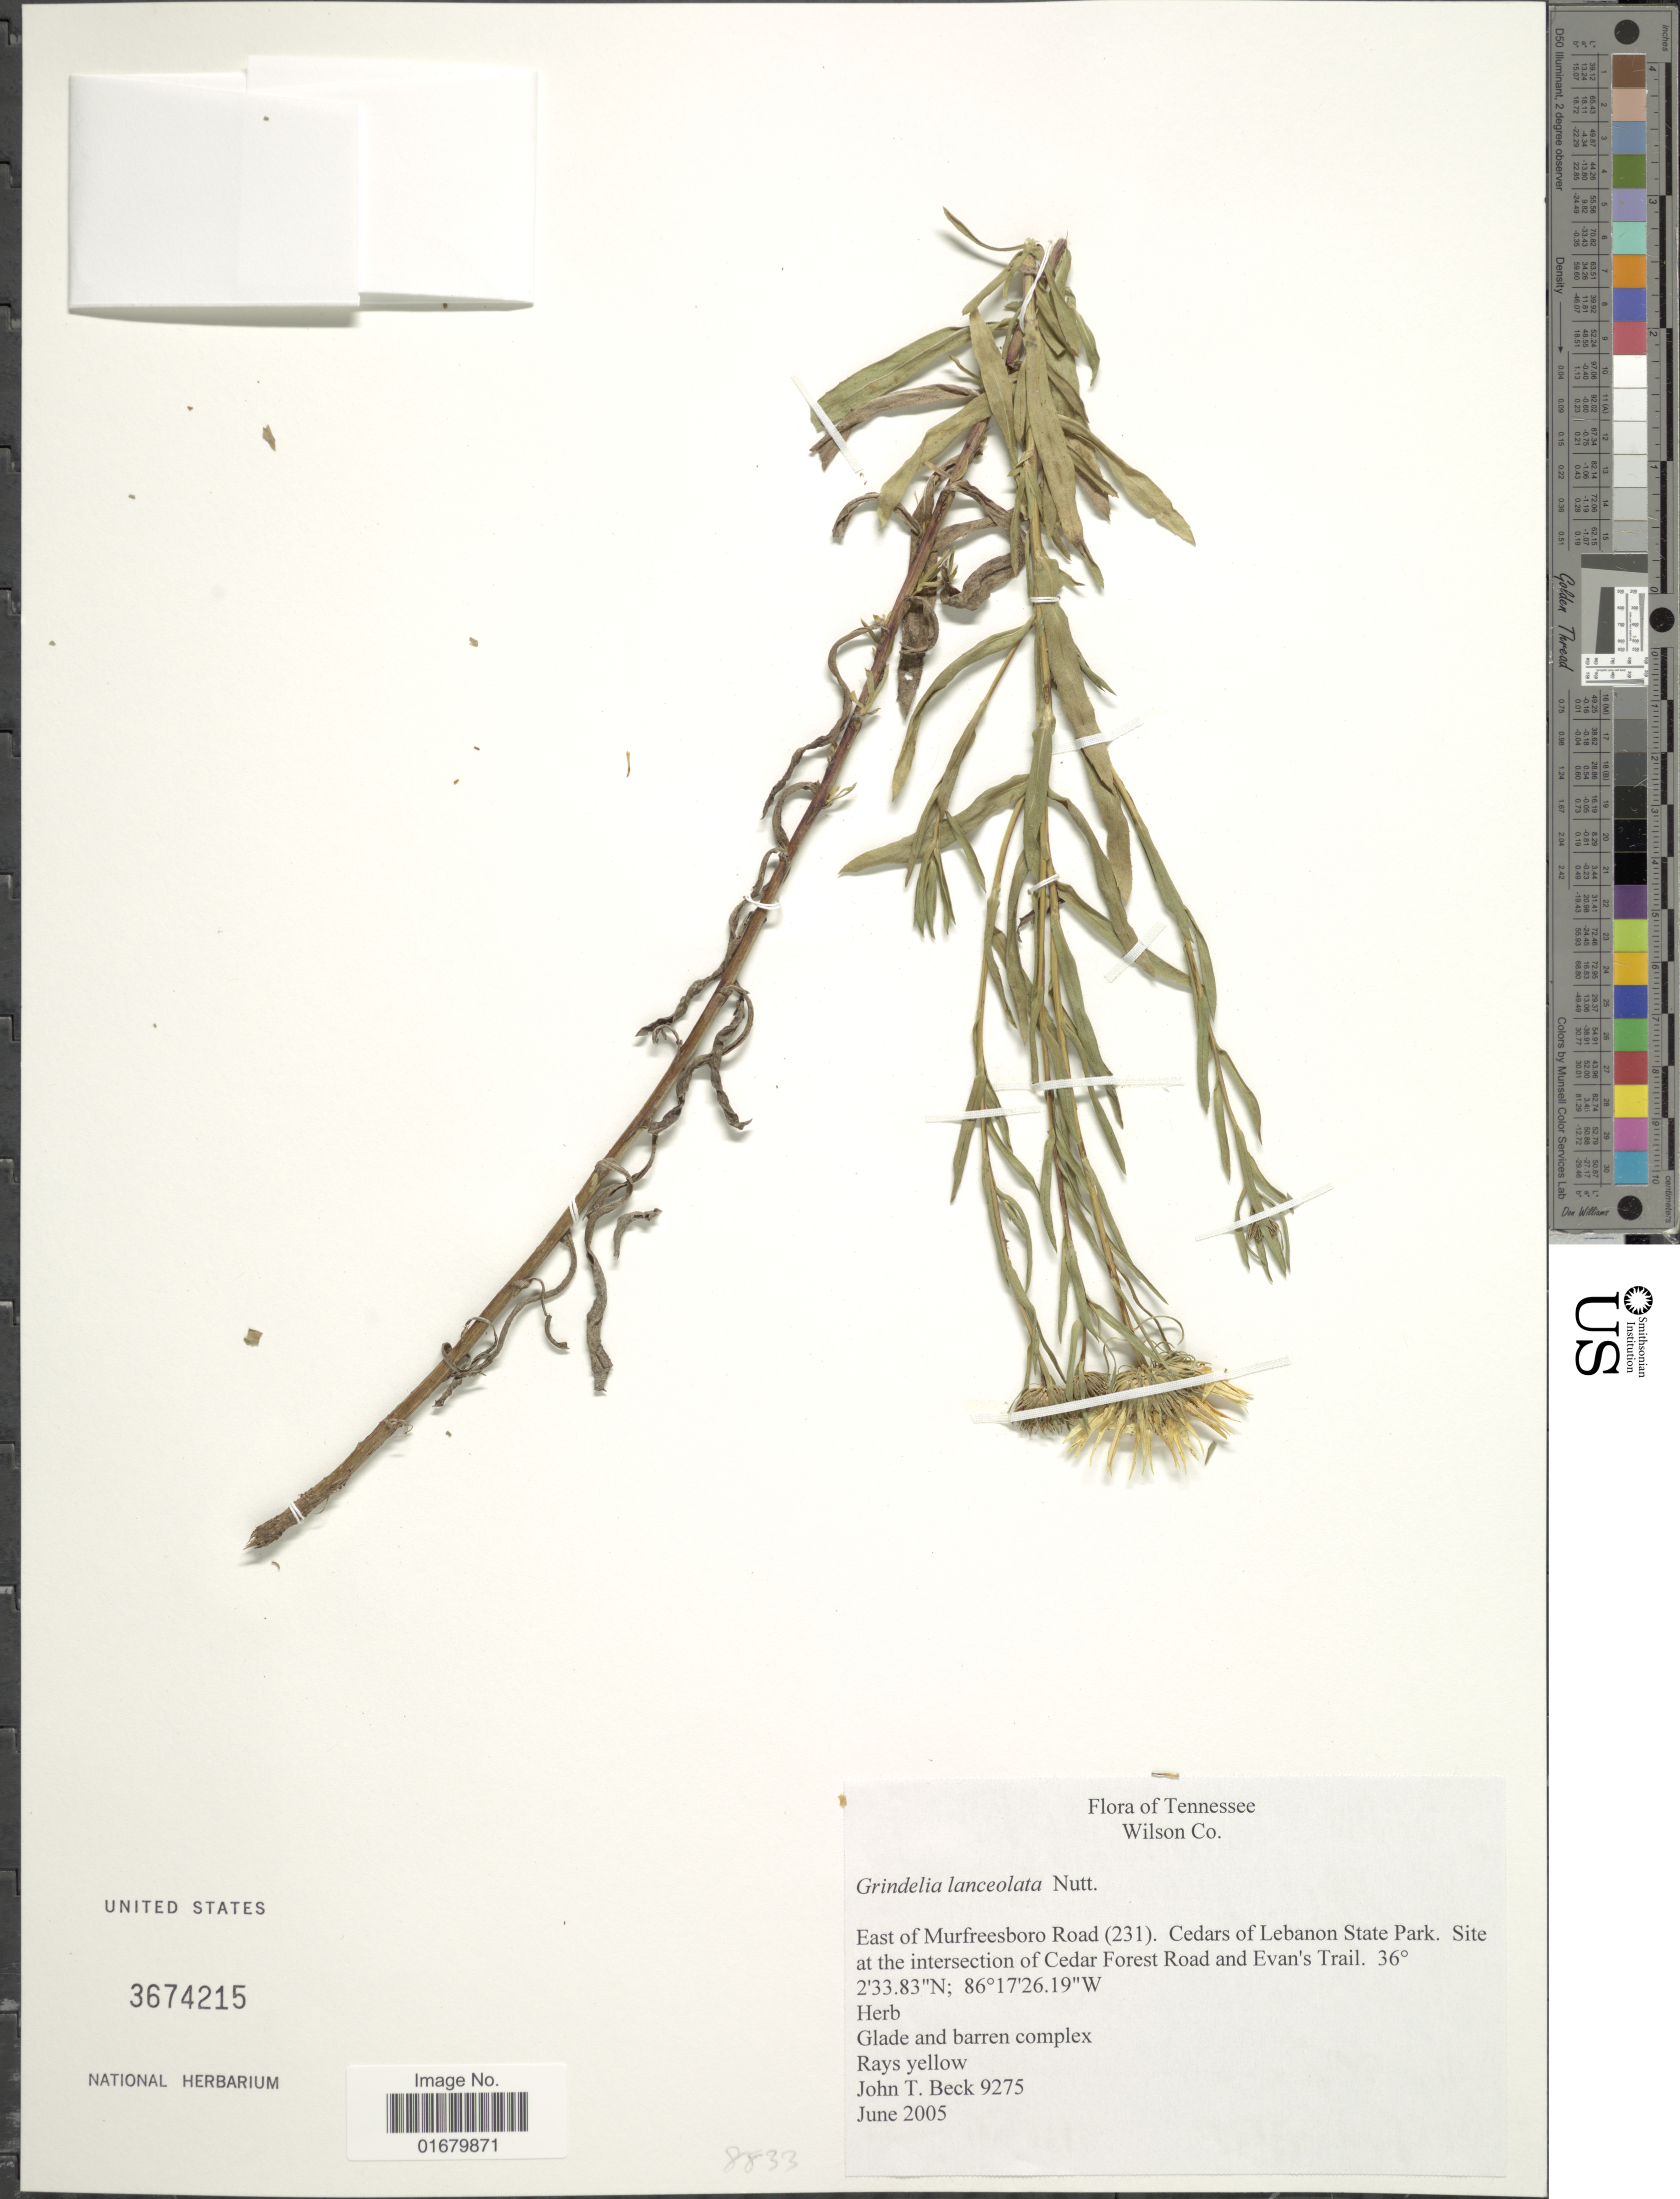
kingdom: Plantae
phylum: Tracheophyta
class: Magnoliopsida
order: Asterales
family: Asteraceae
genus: Grindelia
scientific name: Grindelia lanceolata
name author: Nutt.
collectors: J. Beck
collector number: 9275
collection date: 2005-06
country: United States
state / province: Tennessee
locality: Wilson Co., east of Murfreesboro Road (231), Cedars of Lebanon State Park. Site at the intersection of Cedar Forest Road and Evan's Trail.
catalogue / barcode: US 3674215